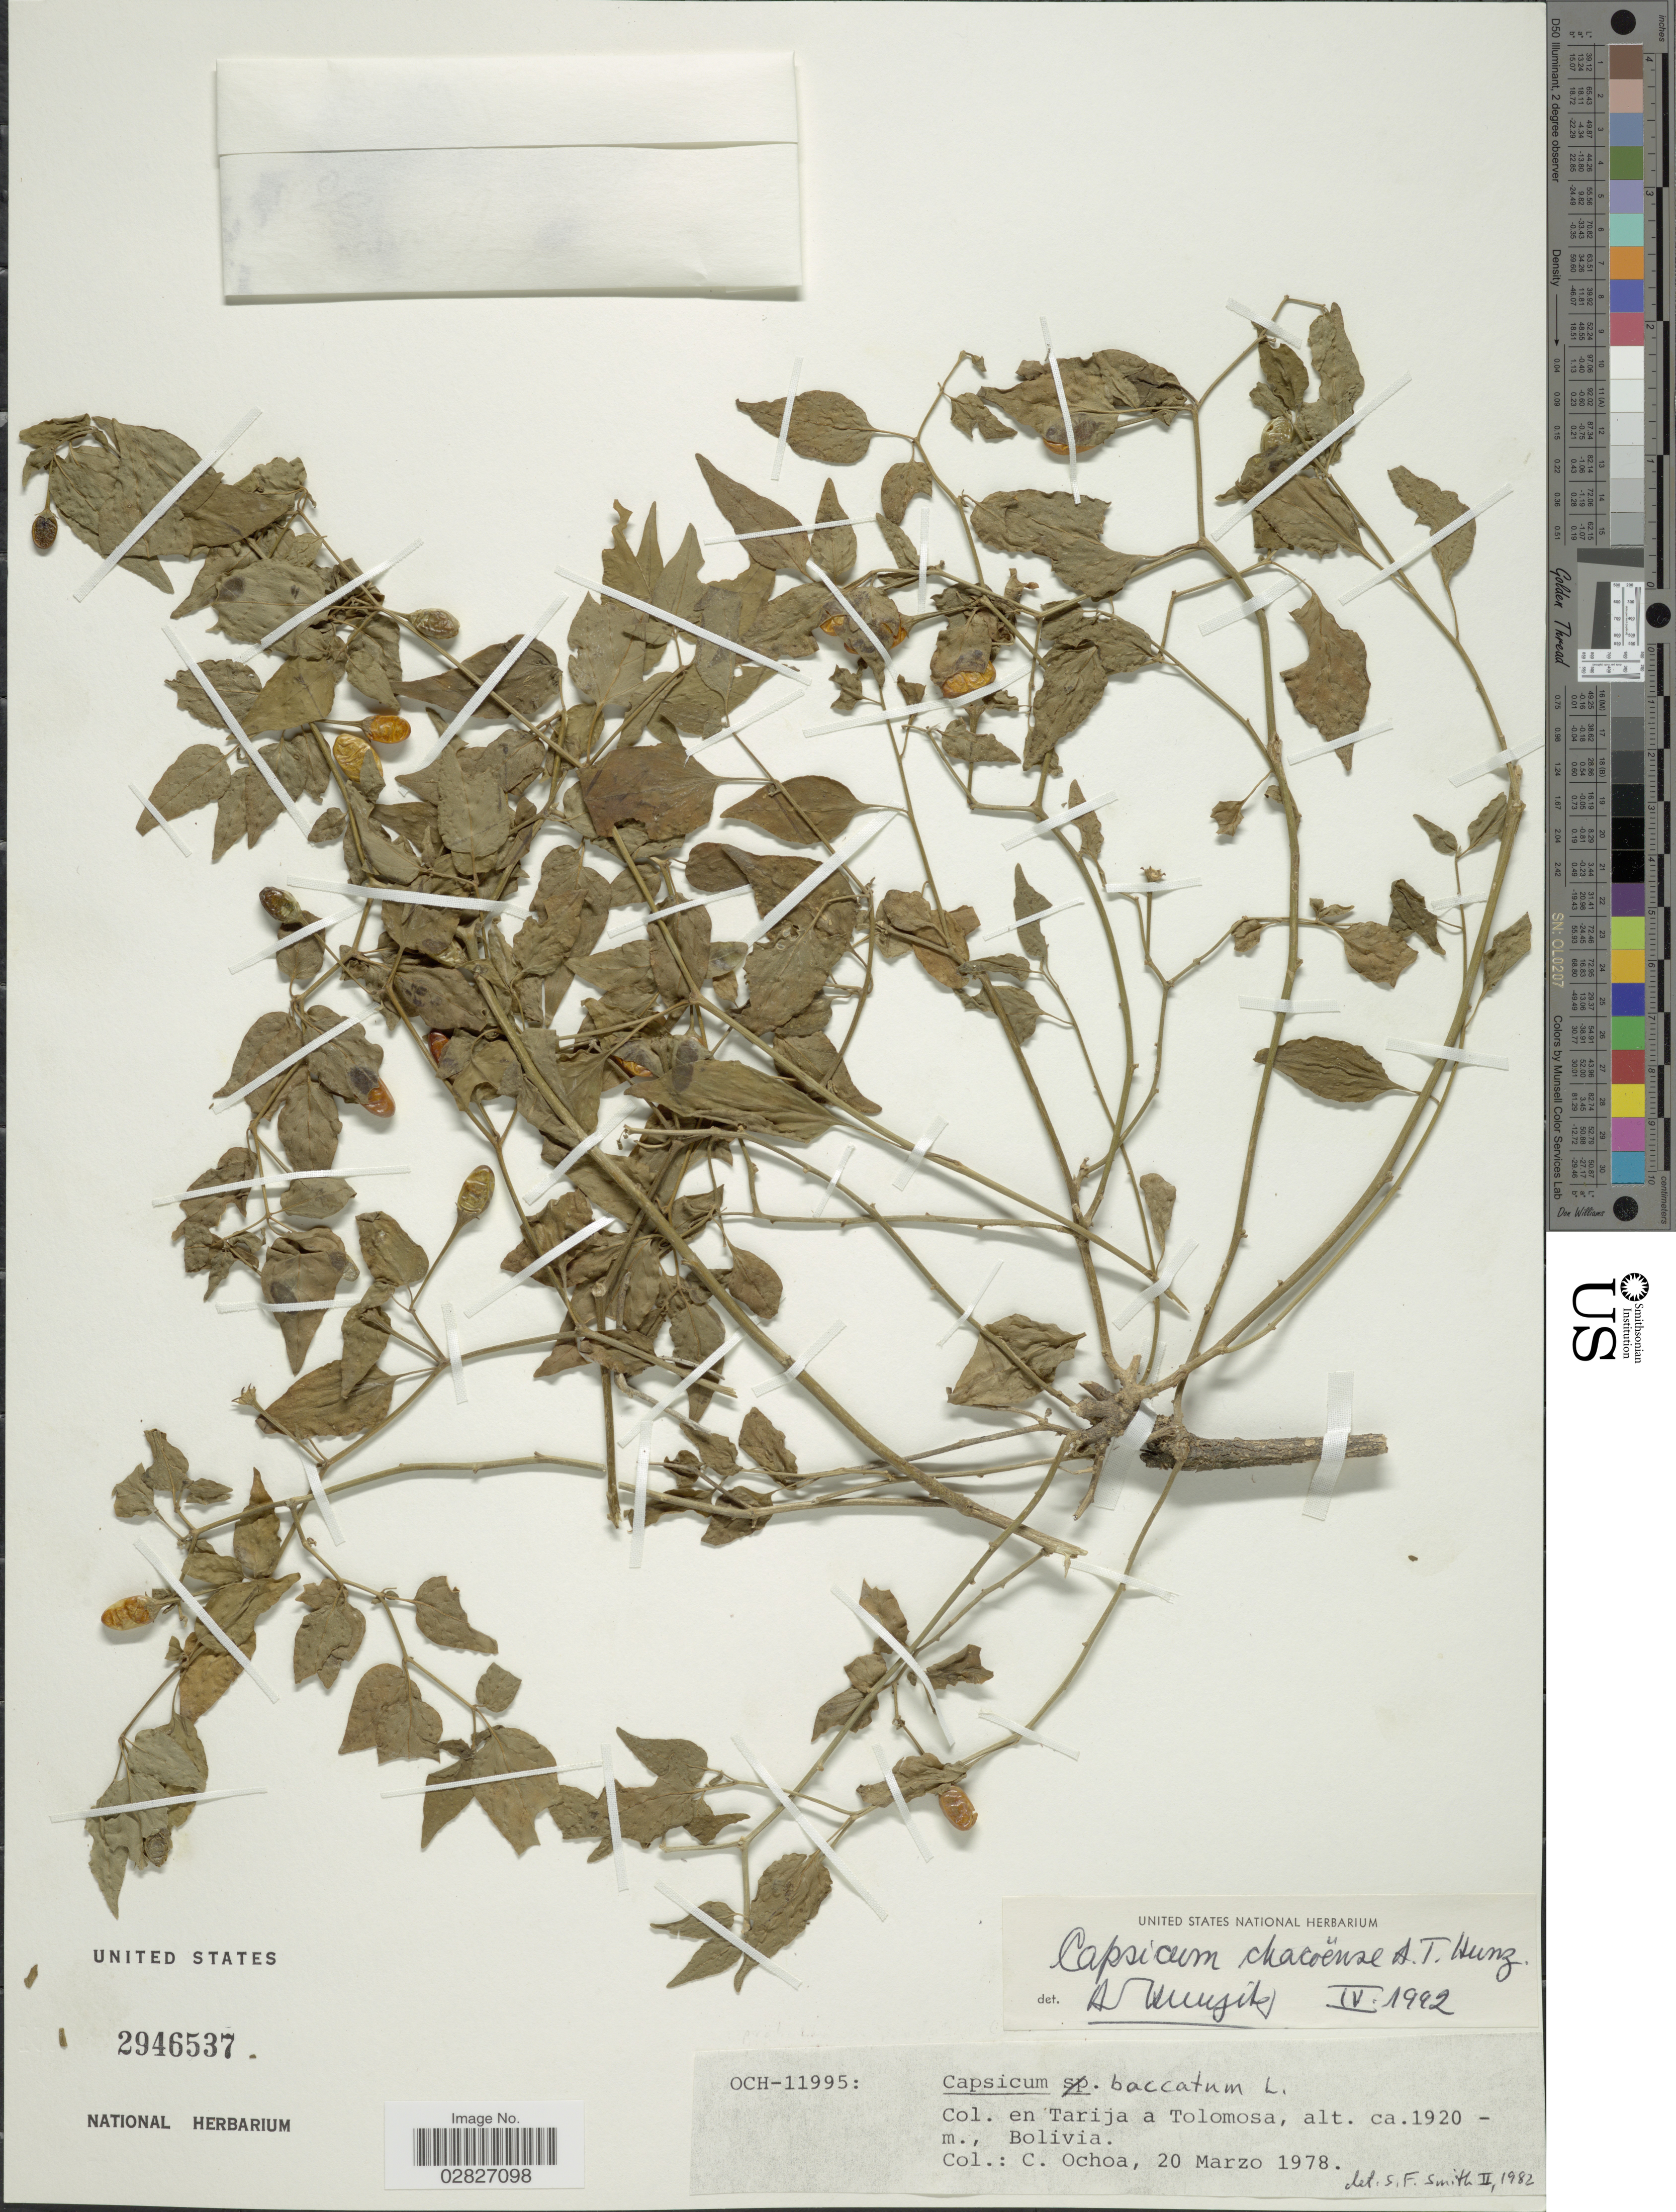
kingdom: Plantae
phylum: Tracheophyta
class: Magnoliopsida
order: Solanales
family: Solanaceae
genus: Capsicum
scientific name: Capsicum chacoense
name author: Hunz.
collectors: C. Ochoa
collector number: OCH-11995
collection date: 1978-03-20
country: Bolivia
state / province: Tarija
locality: Tarija en Tolomosa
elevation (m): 1920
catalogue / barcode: US 2946537